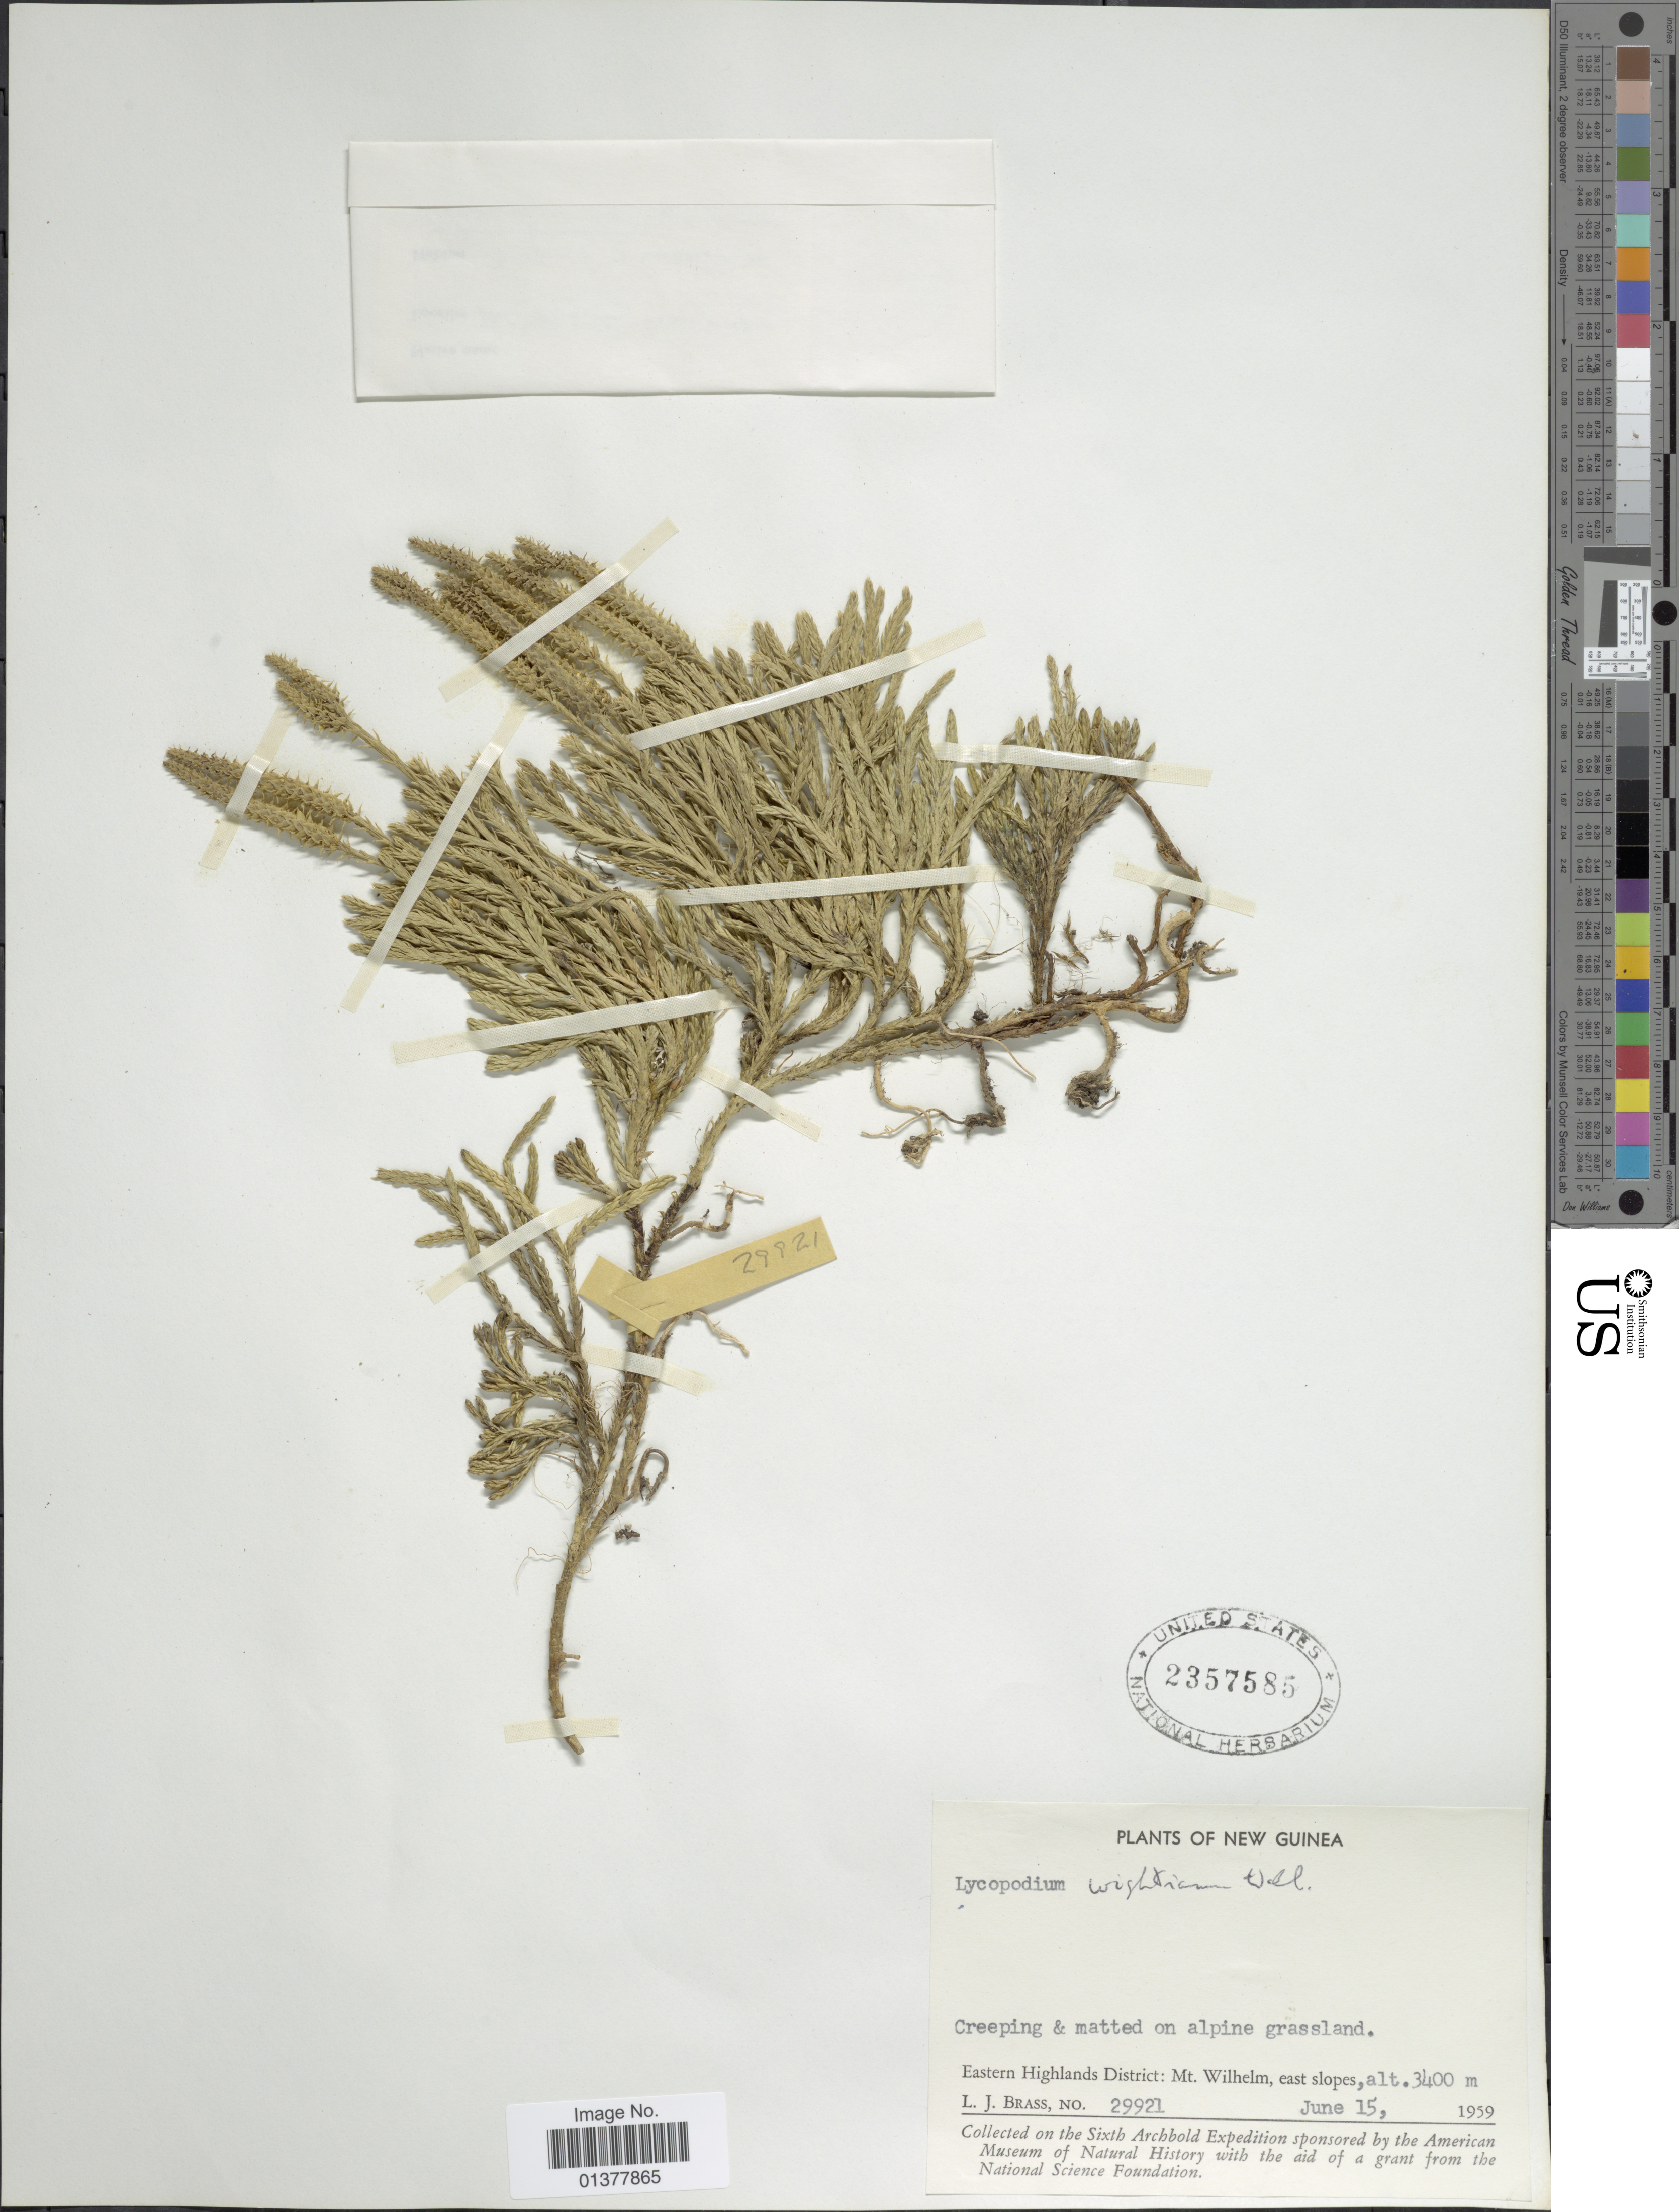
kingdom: Plantae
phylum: Tracheophyta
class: Lycopodiopsida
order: Lycopodiales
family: Lycopodiaceae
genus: Diphasiastrum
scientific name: Diphasiastrum wightianum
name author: (Wall. ex Hook. & Grev.) Holub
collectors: L. J. Brass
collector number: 29921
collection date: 1959-06-15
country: Papua New Guinea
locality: Eastern Highlands District: Mt. Wilhelm, east slopes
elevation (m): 3400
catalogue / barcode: US 2357585